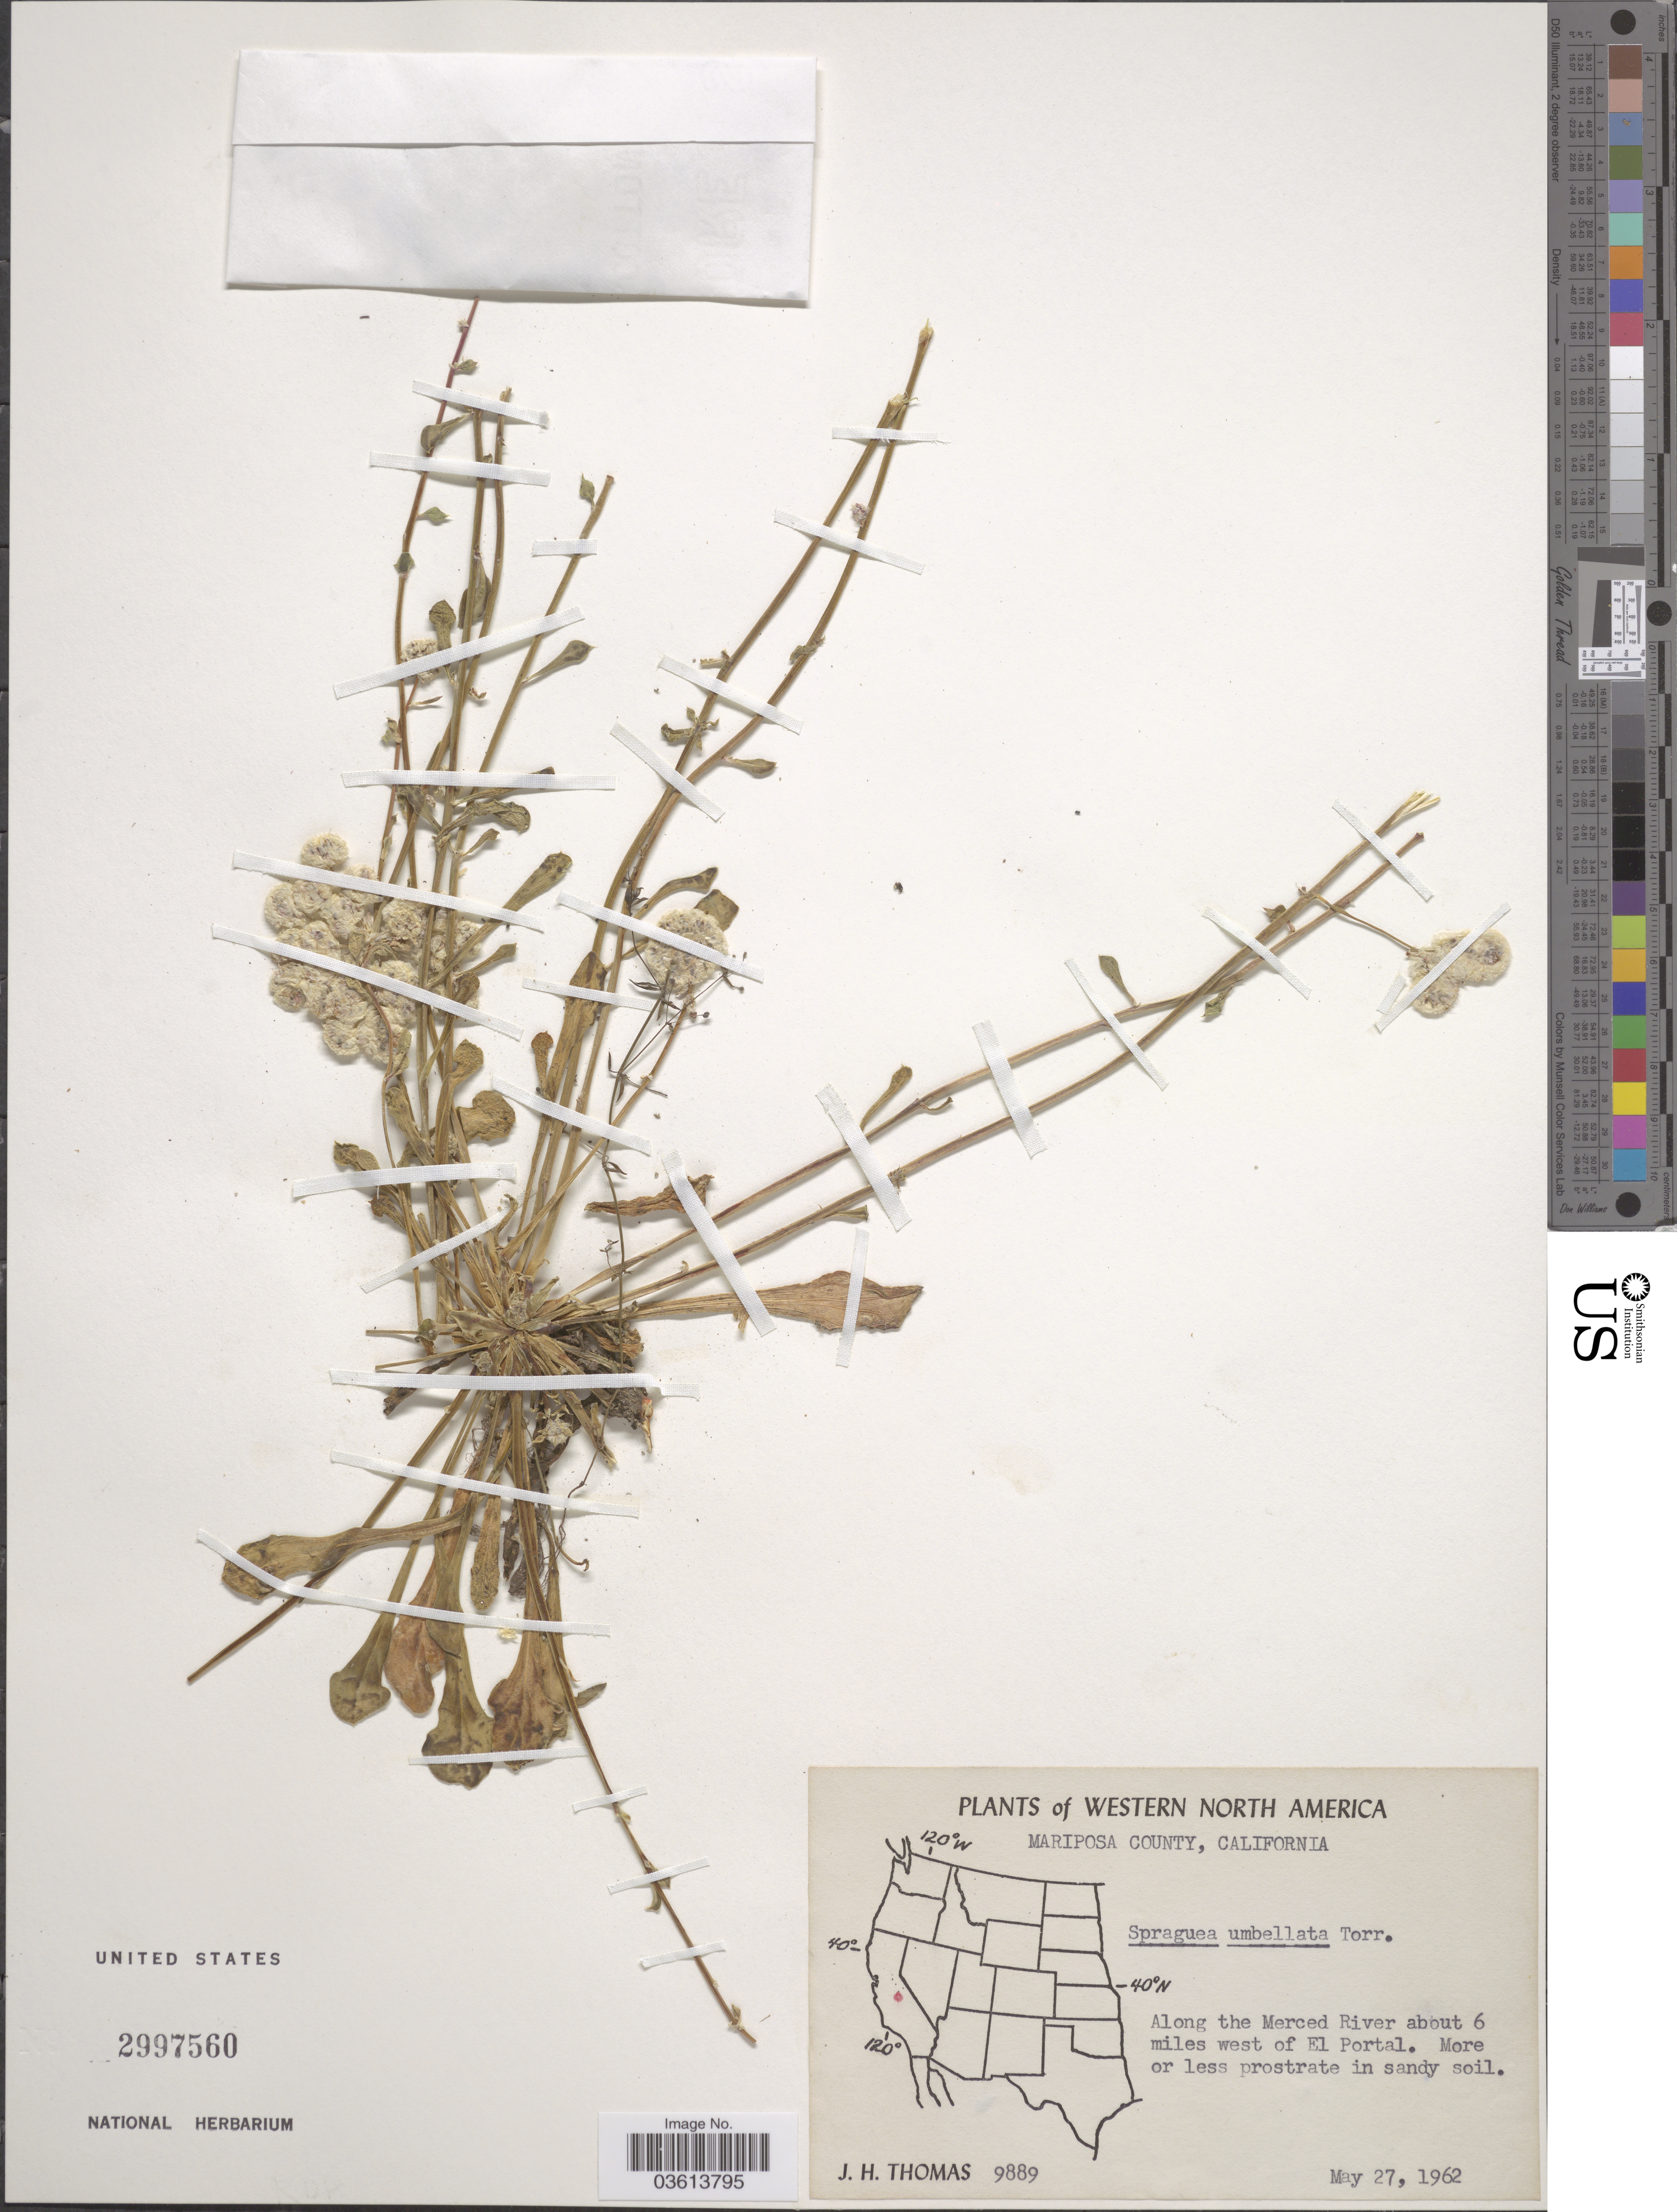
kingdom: Plantae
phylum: Tracheophyta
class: Magnoliopsida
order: Caryophyllales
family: Montiaceae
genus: Calyptridium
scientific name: Calyptridium monospermum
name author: Greene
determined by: Strong, Mark T., (BOT), Smithsonian Institution - National Museum of Natural History (UNITED STATES)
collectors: J. H. Thomas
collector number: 9889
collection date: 1962-05-27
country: United States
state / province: California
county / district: Mariposa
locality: Mariposa County. Along the Merced River, about 6 miles west of El Portal.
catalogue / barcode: US 2997560